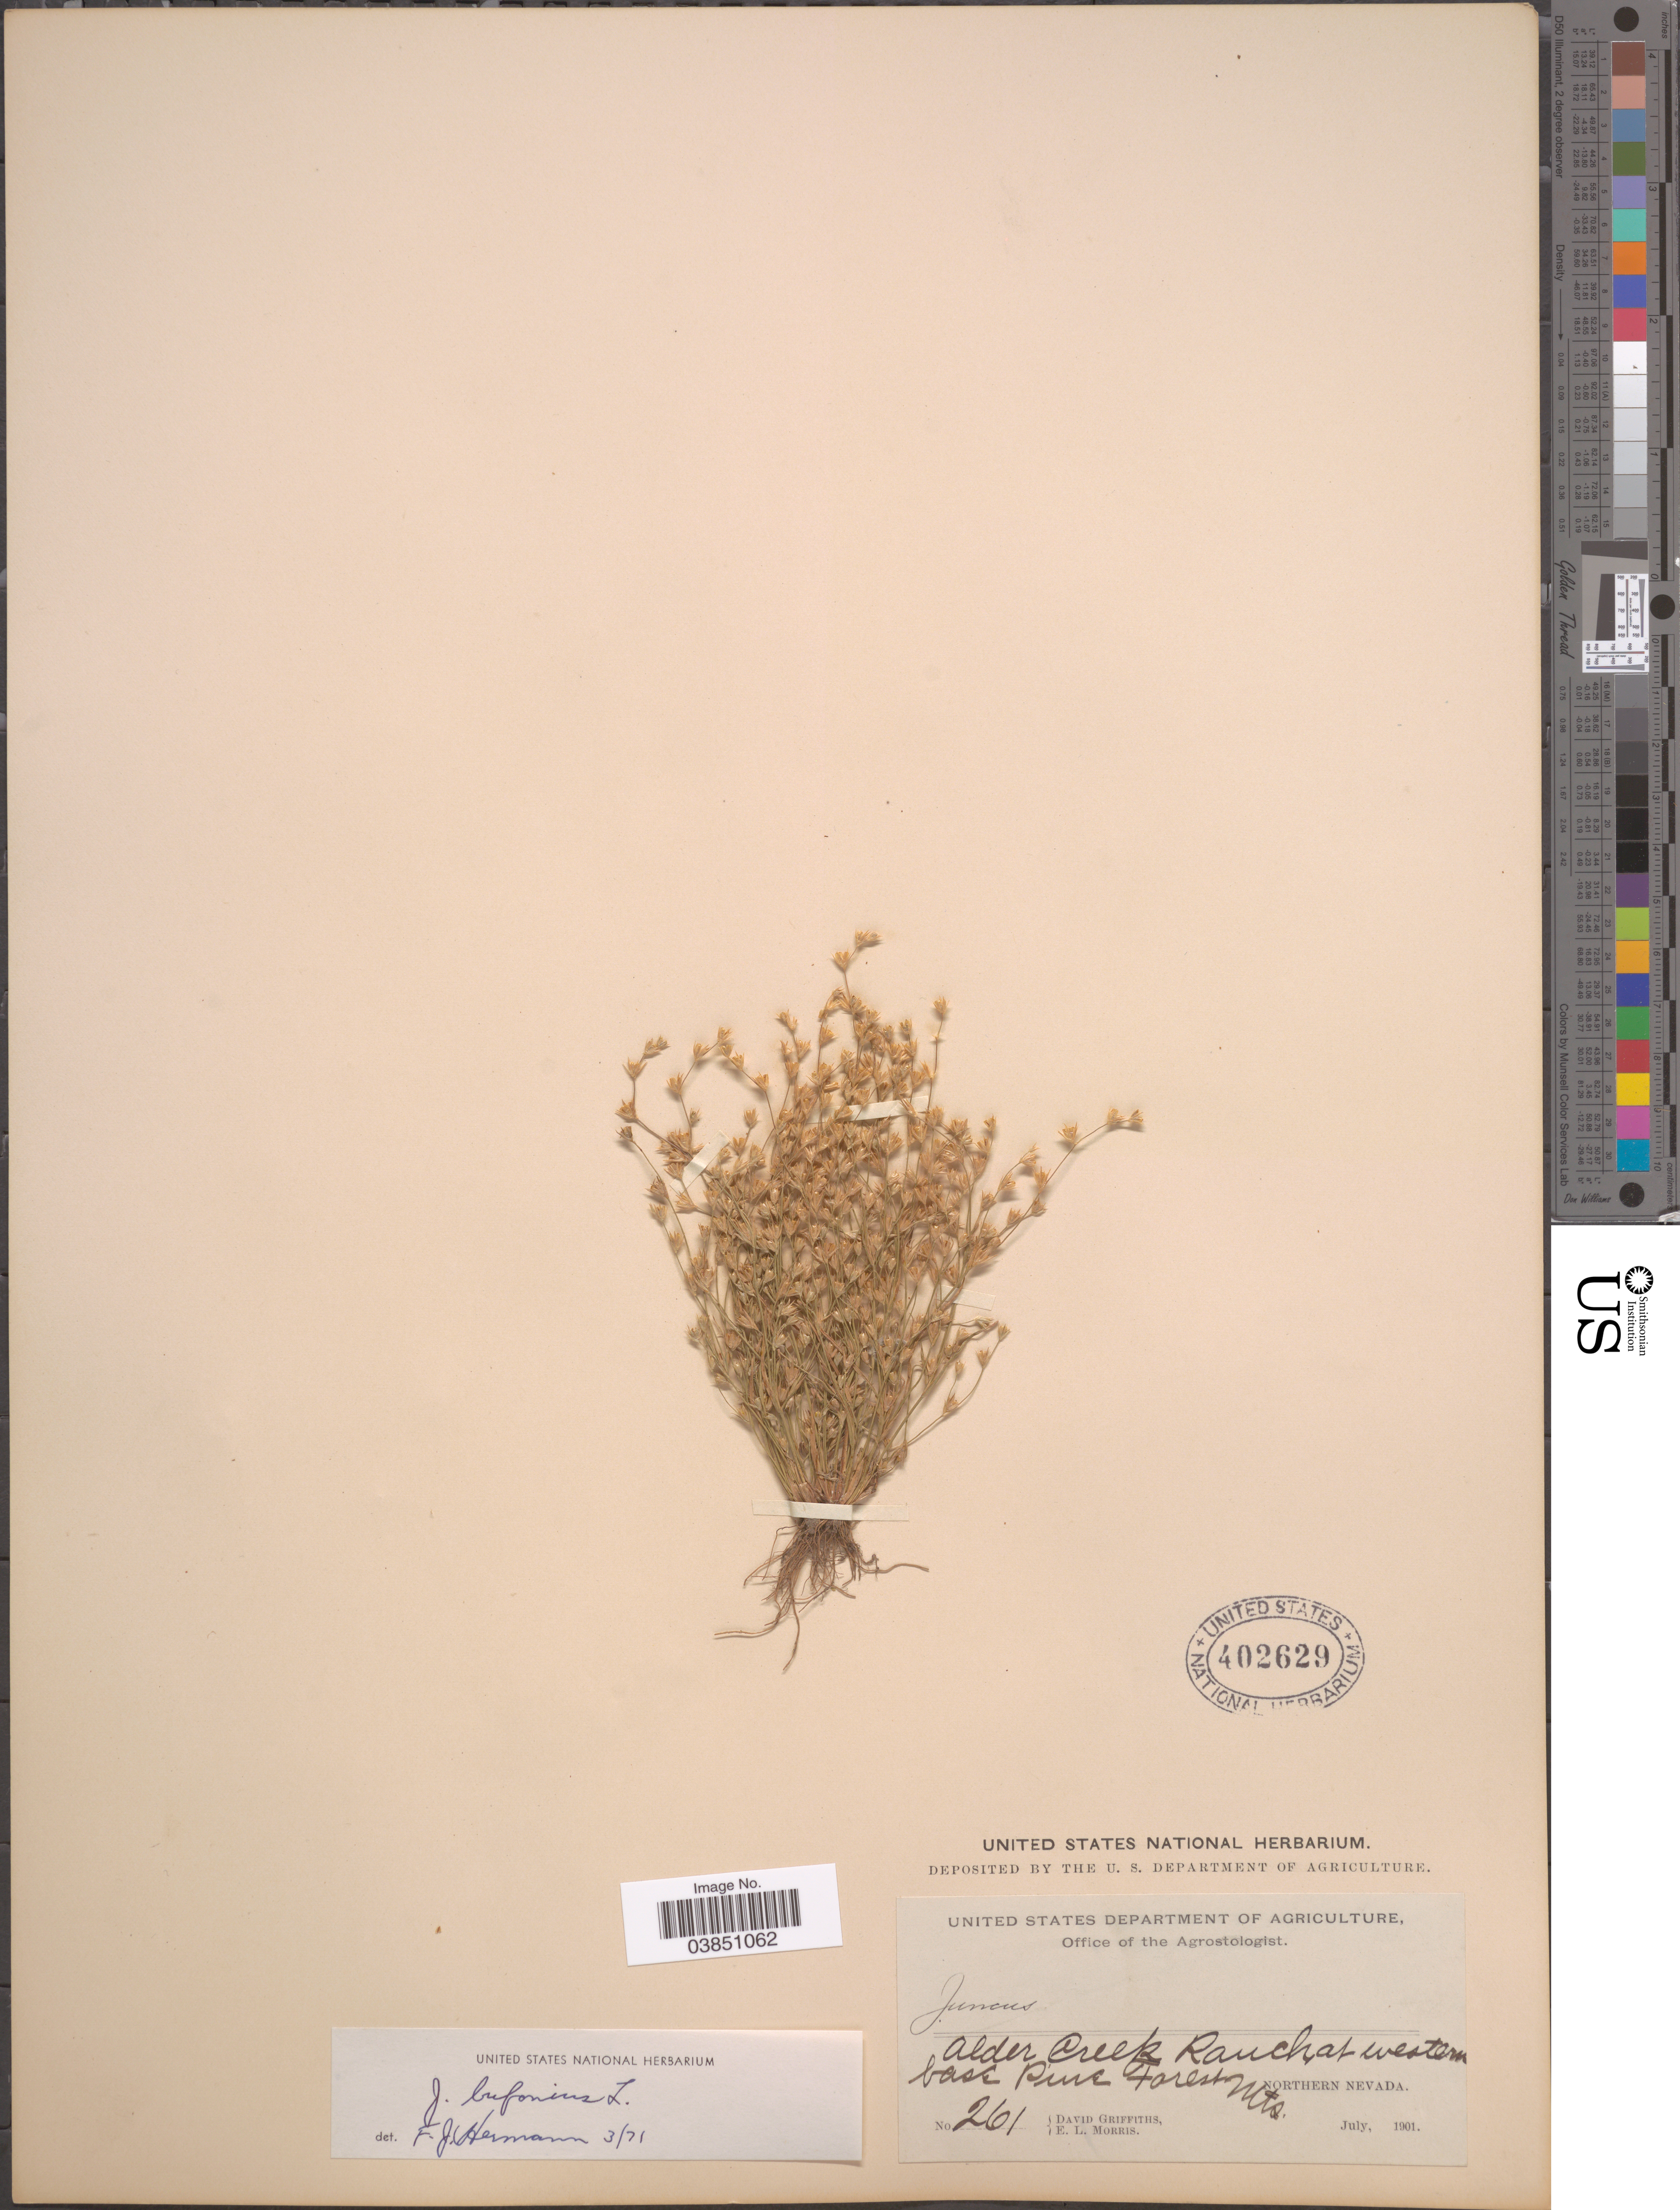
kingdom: Plantae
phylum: Tracheophyta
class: Liliopsida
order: Poales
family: Juncaceae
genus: Juncus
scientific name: Juncus bufonius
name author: L.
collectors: D. Griffiths & E. Morris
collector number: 261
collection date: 1901-07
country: United States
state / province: Nevada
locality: Alder Creek Ranch, at western base Pine Forest Mts. Northern Nevada.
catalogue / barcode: US 402629